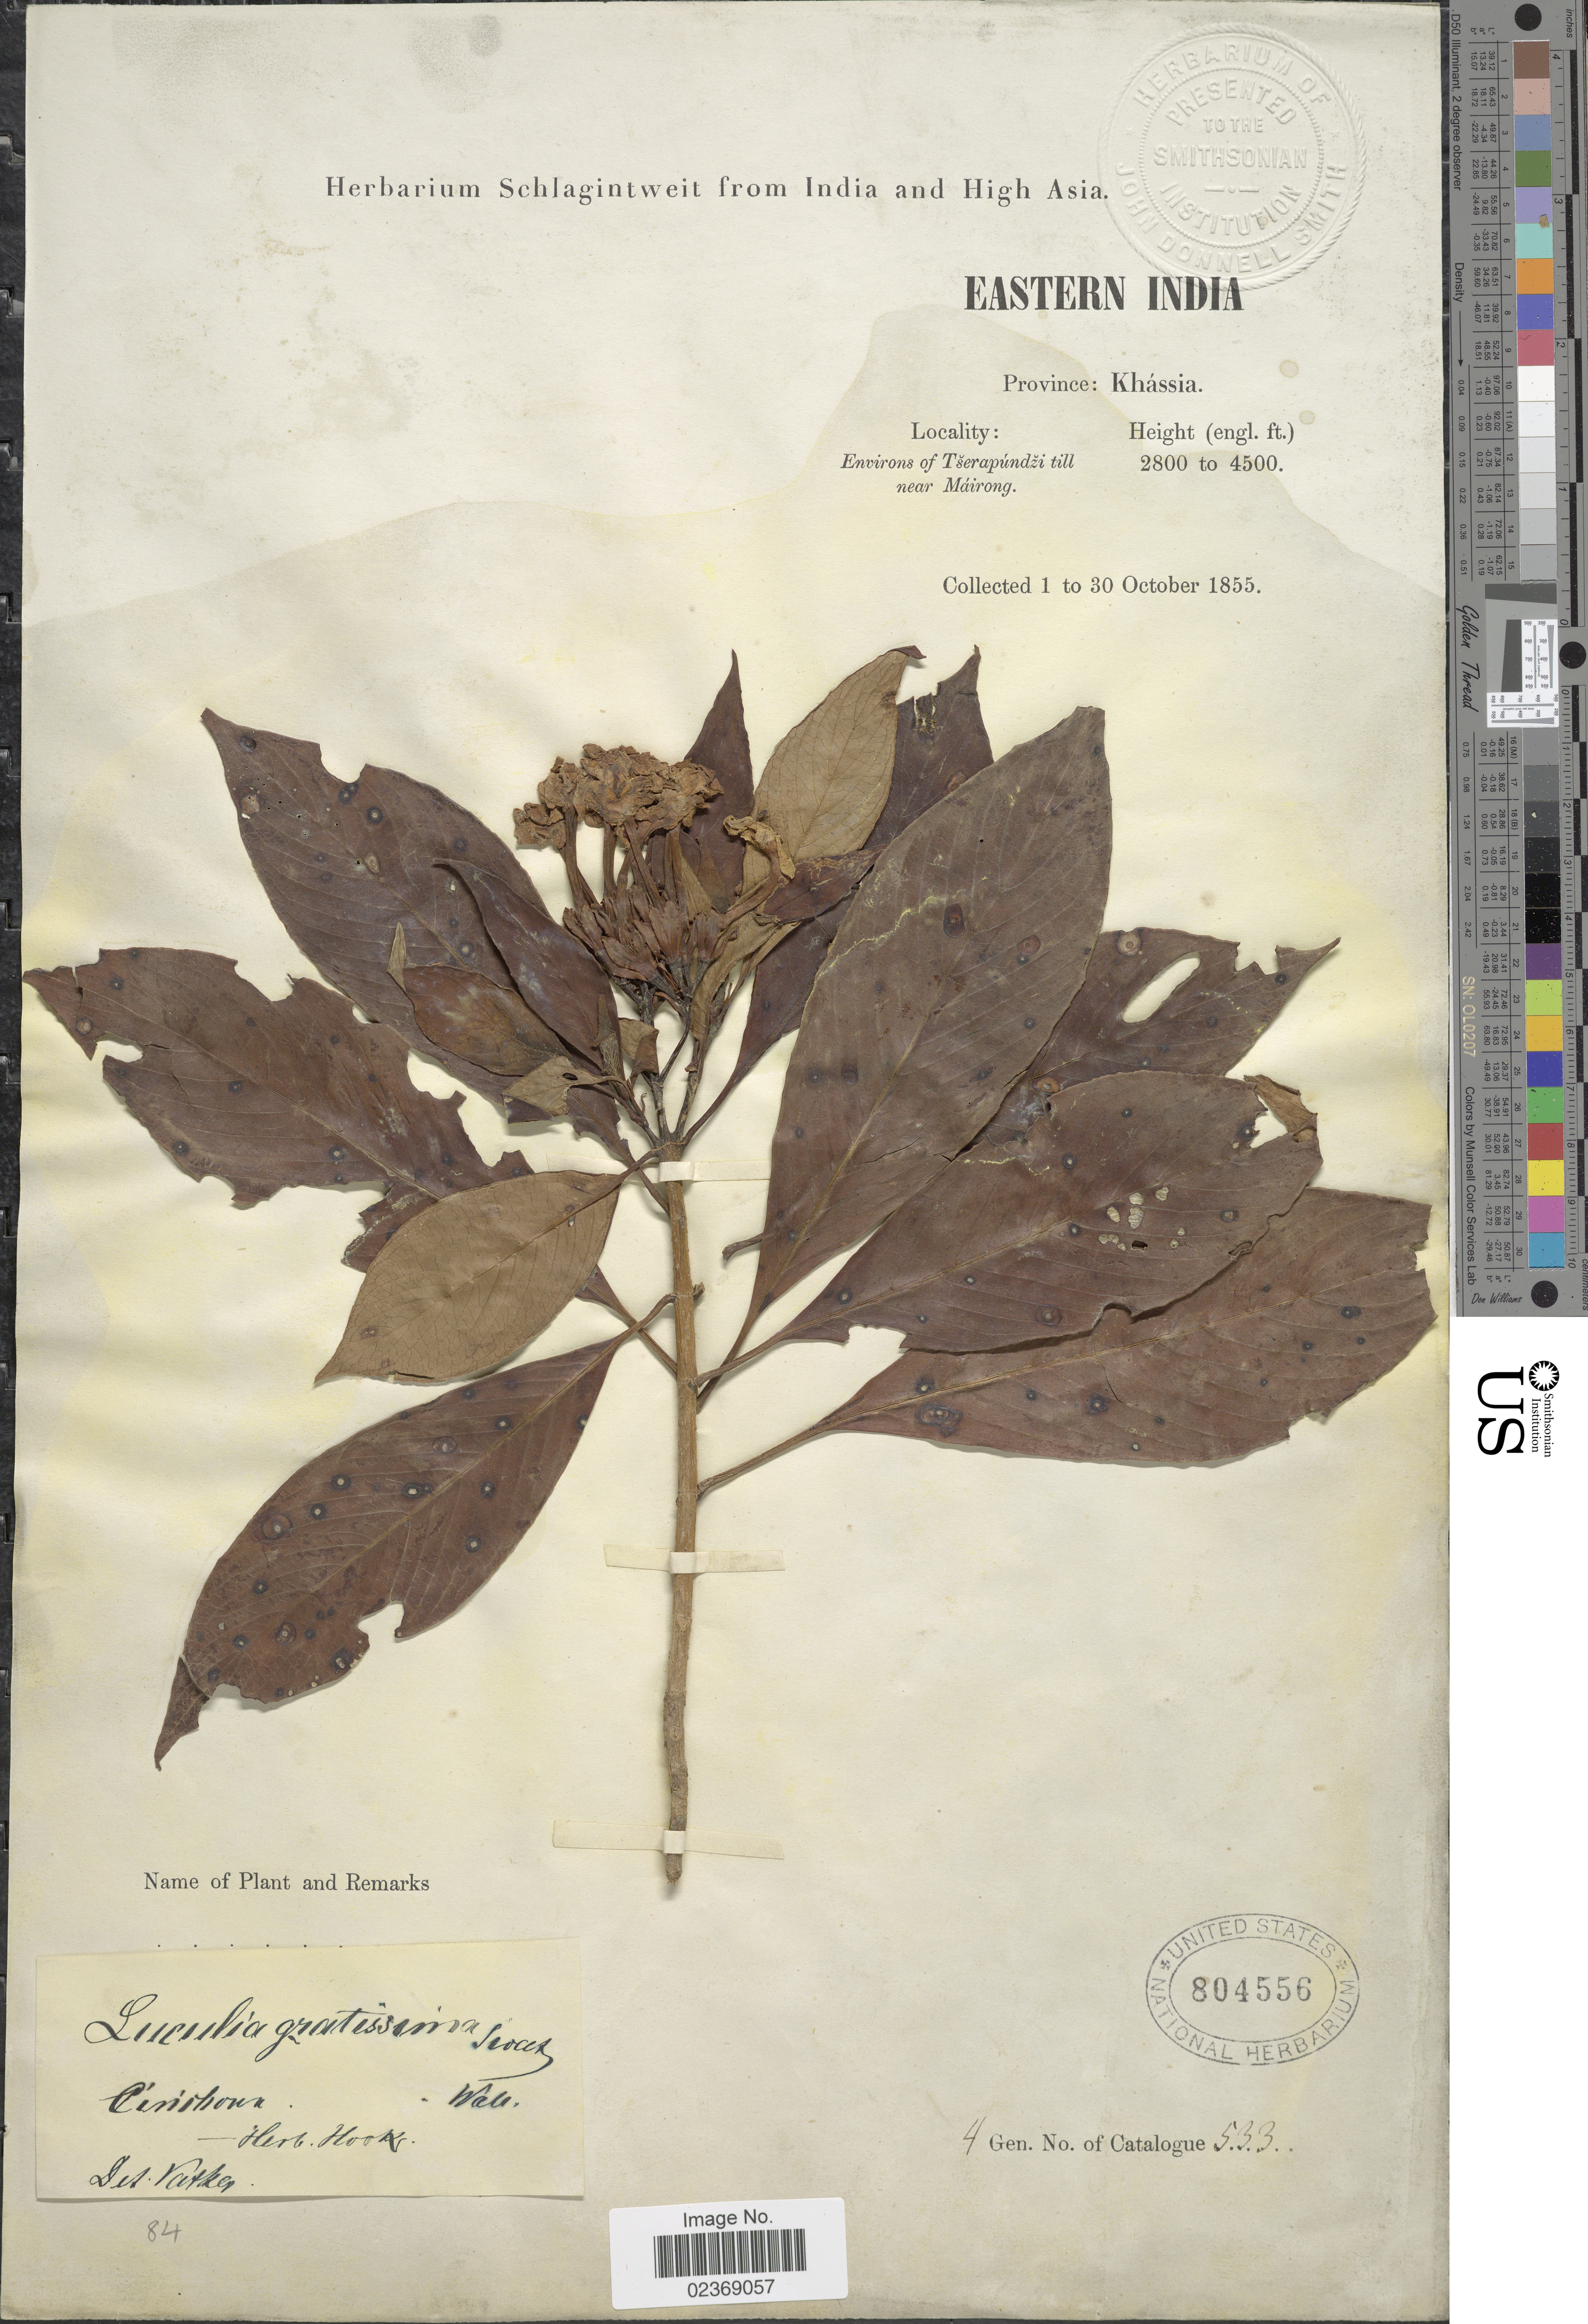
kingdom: Plantae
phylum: Tracheophyta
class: Magnoliopsida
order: Gentianales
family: Rubiaceae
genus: Luculia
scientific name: Luculia gratissima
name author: (Wall.) Sweet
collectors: ex herb. Schlagintweit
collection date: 1855-10-01/1855-10-30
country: India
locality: Eastern India, Province: Khássia, Environs of Tserapúndzi till near Máirong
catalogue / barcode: US 804556